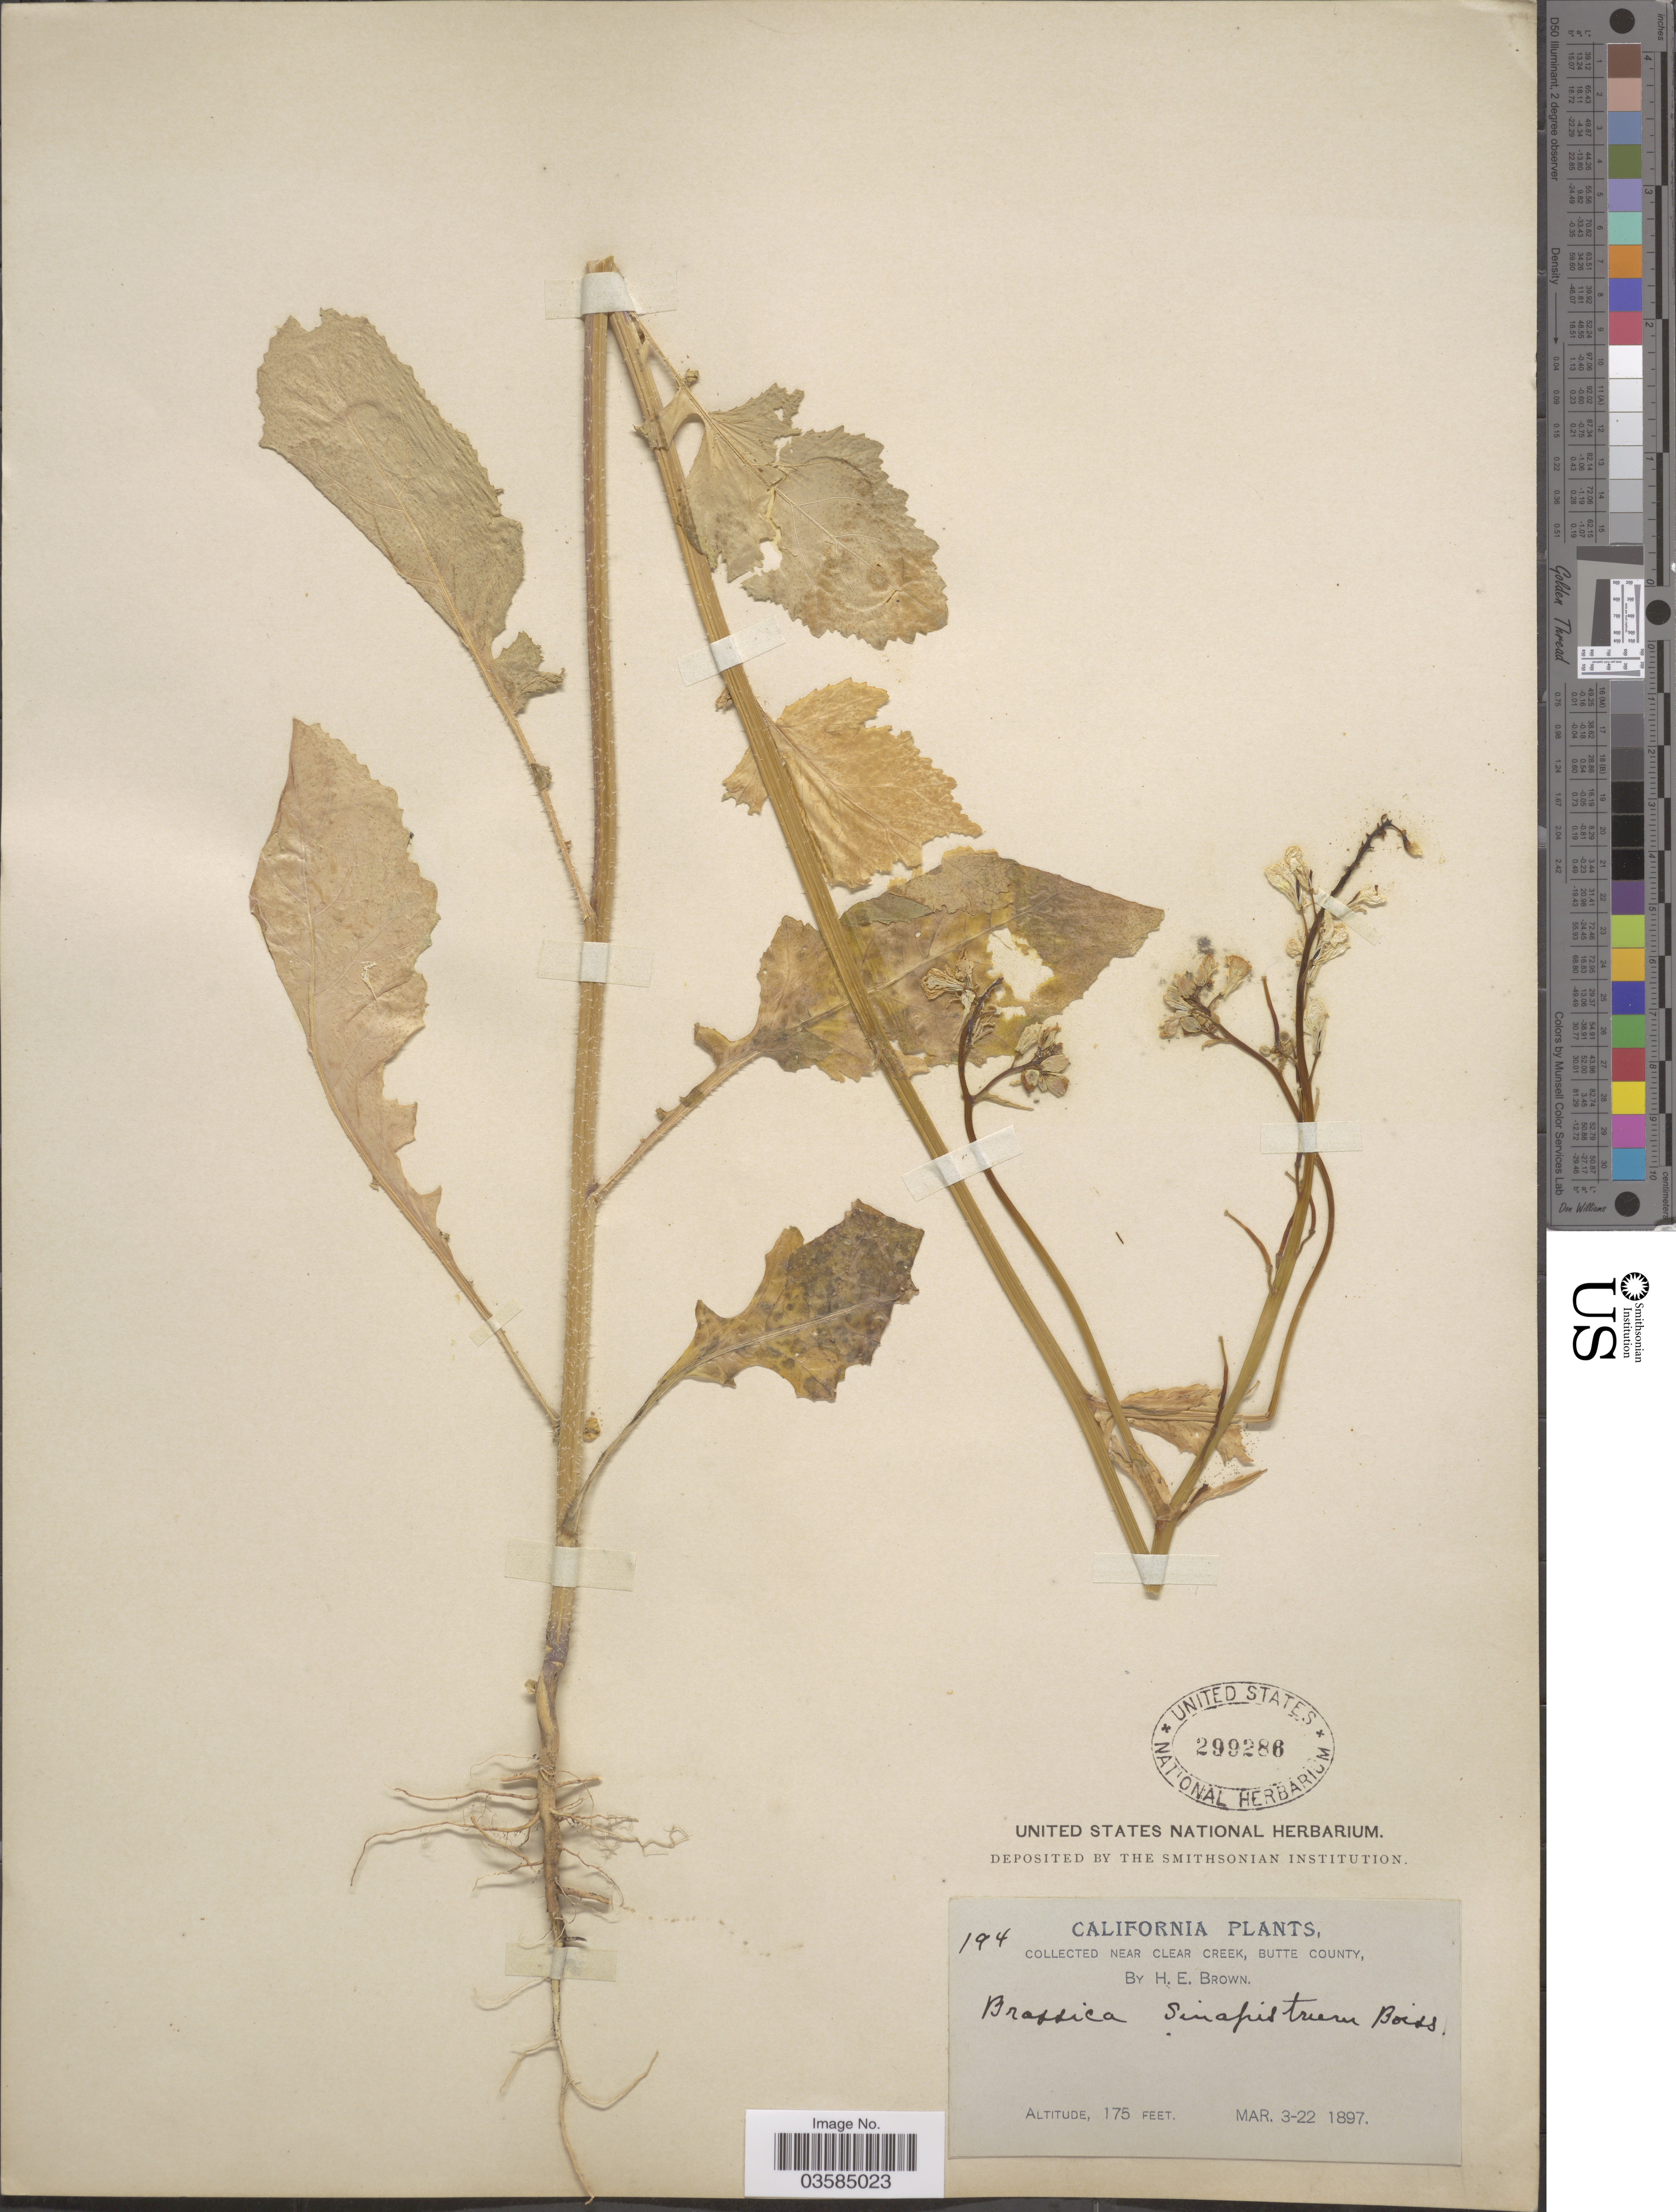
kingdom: Plantae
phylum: Tracheophyta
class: Magnoliopsida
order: Brassicales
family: Brassicaceae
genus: Brassica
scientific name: Brassica kaber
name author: (DC.) L.C. Wheeler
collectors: H. E. Brown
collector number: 194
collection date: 1897-03-03/1897-03-22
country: United States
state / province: California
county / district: Butte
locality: Near clear creek, Butte County.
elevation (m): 53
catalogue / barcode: US 299286